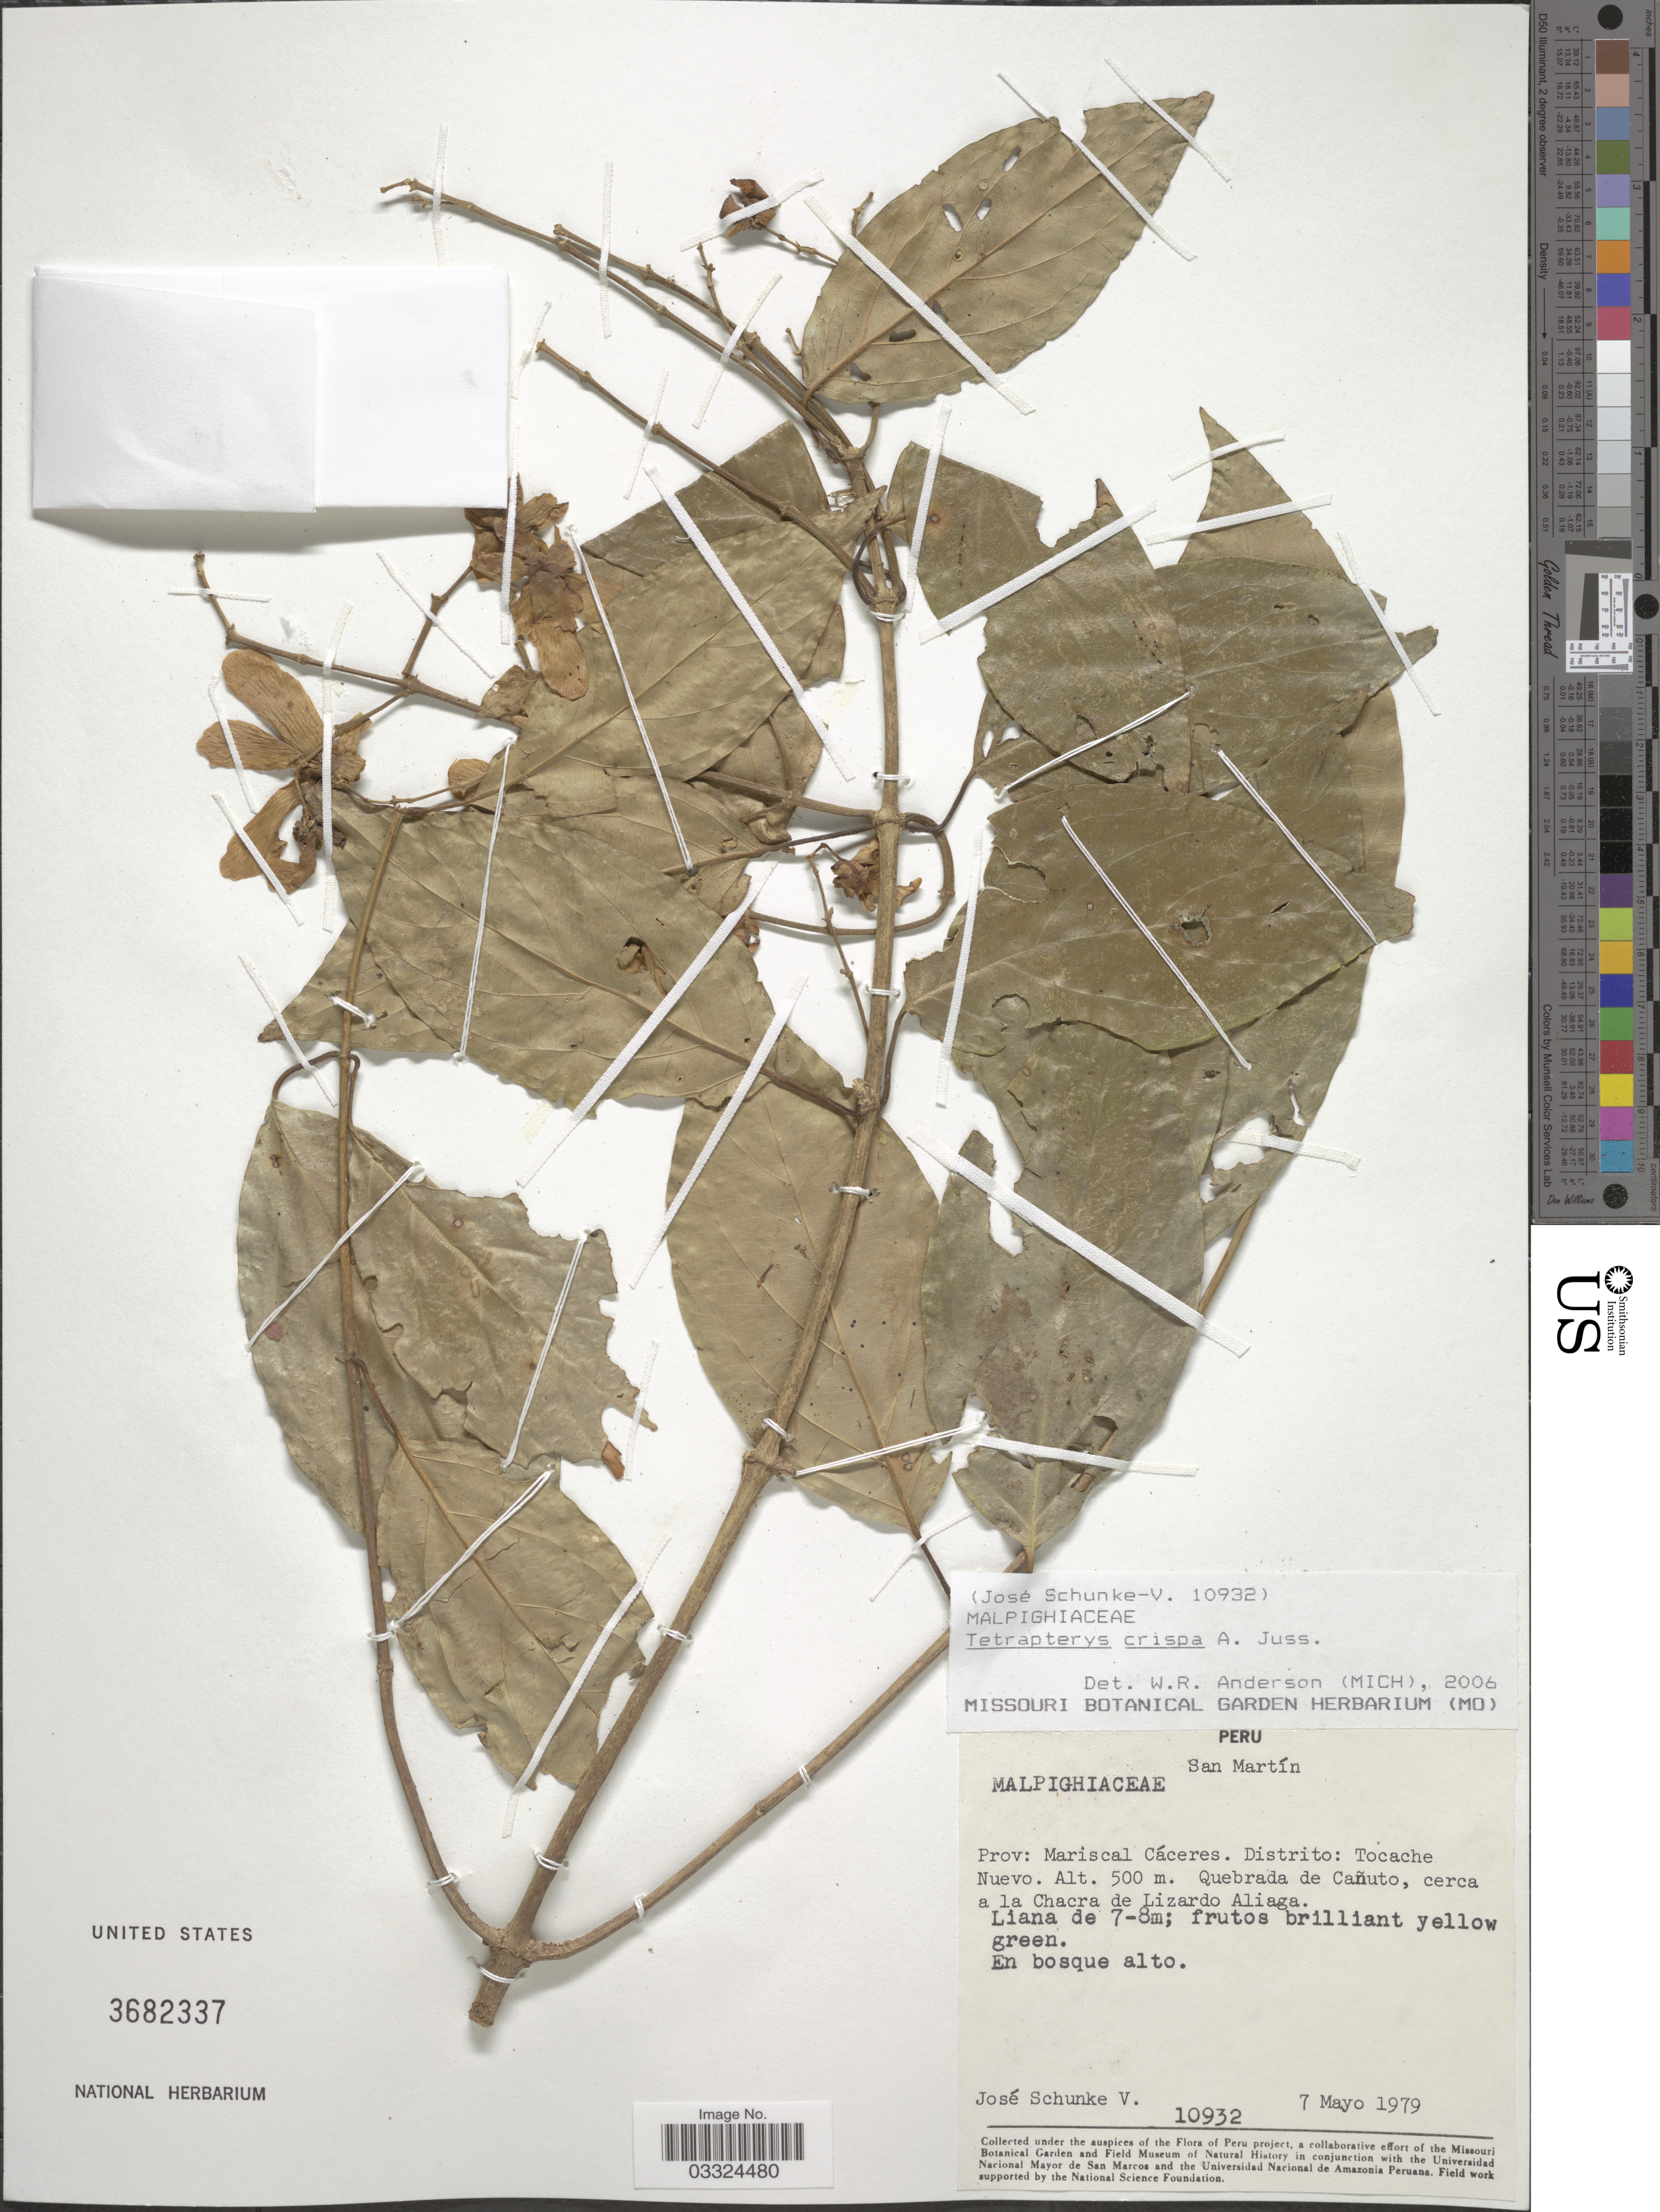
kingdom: Plantae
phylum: Tracheophyta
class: Magnoliopsida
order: Malpighiales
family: Malpighiaceae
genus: Tetrapterys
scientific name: Tetrapterys crispa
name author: A. Juss.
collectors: J. Schunke Vigo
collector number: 10932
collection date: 1979-05-07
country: Peru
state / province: San Martín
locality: Prov: Mariscal Cáceres. Distrito: Tocache Nuevo. Quebrada de Cañuto, cerca a la Chacra de Lizardo Aliaga.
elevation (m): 500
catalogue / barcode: US 3682337